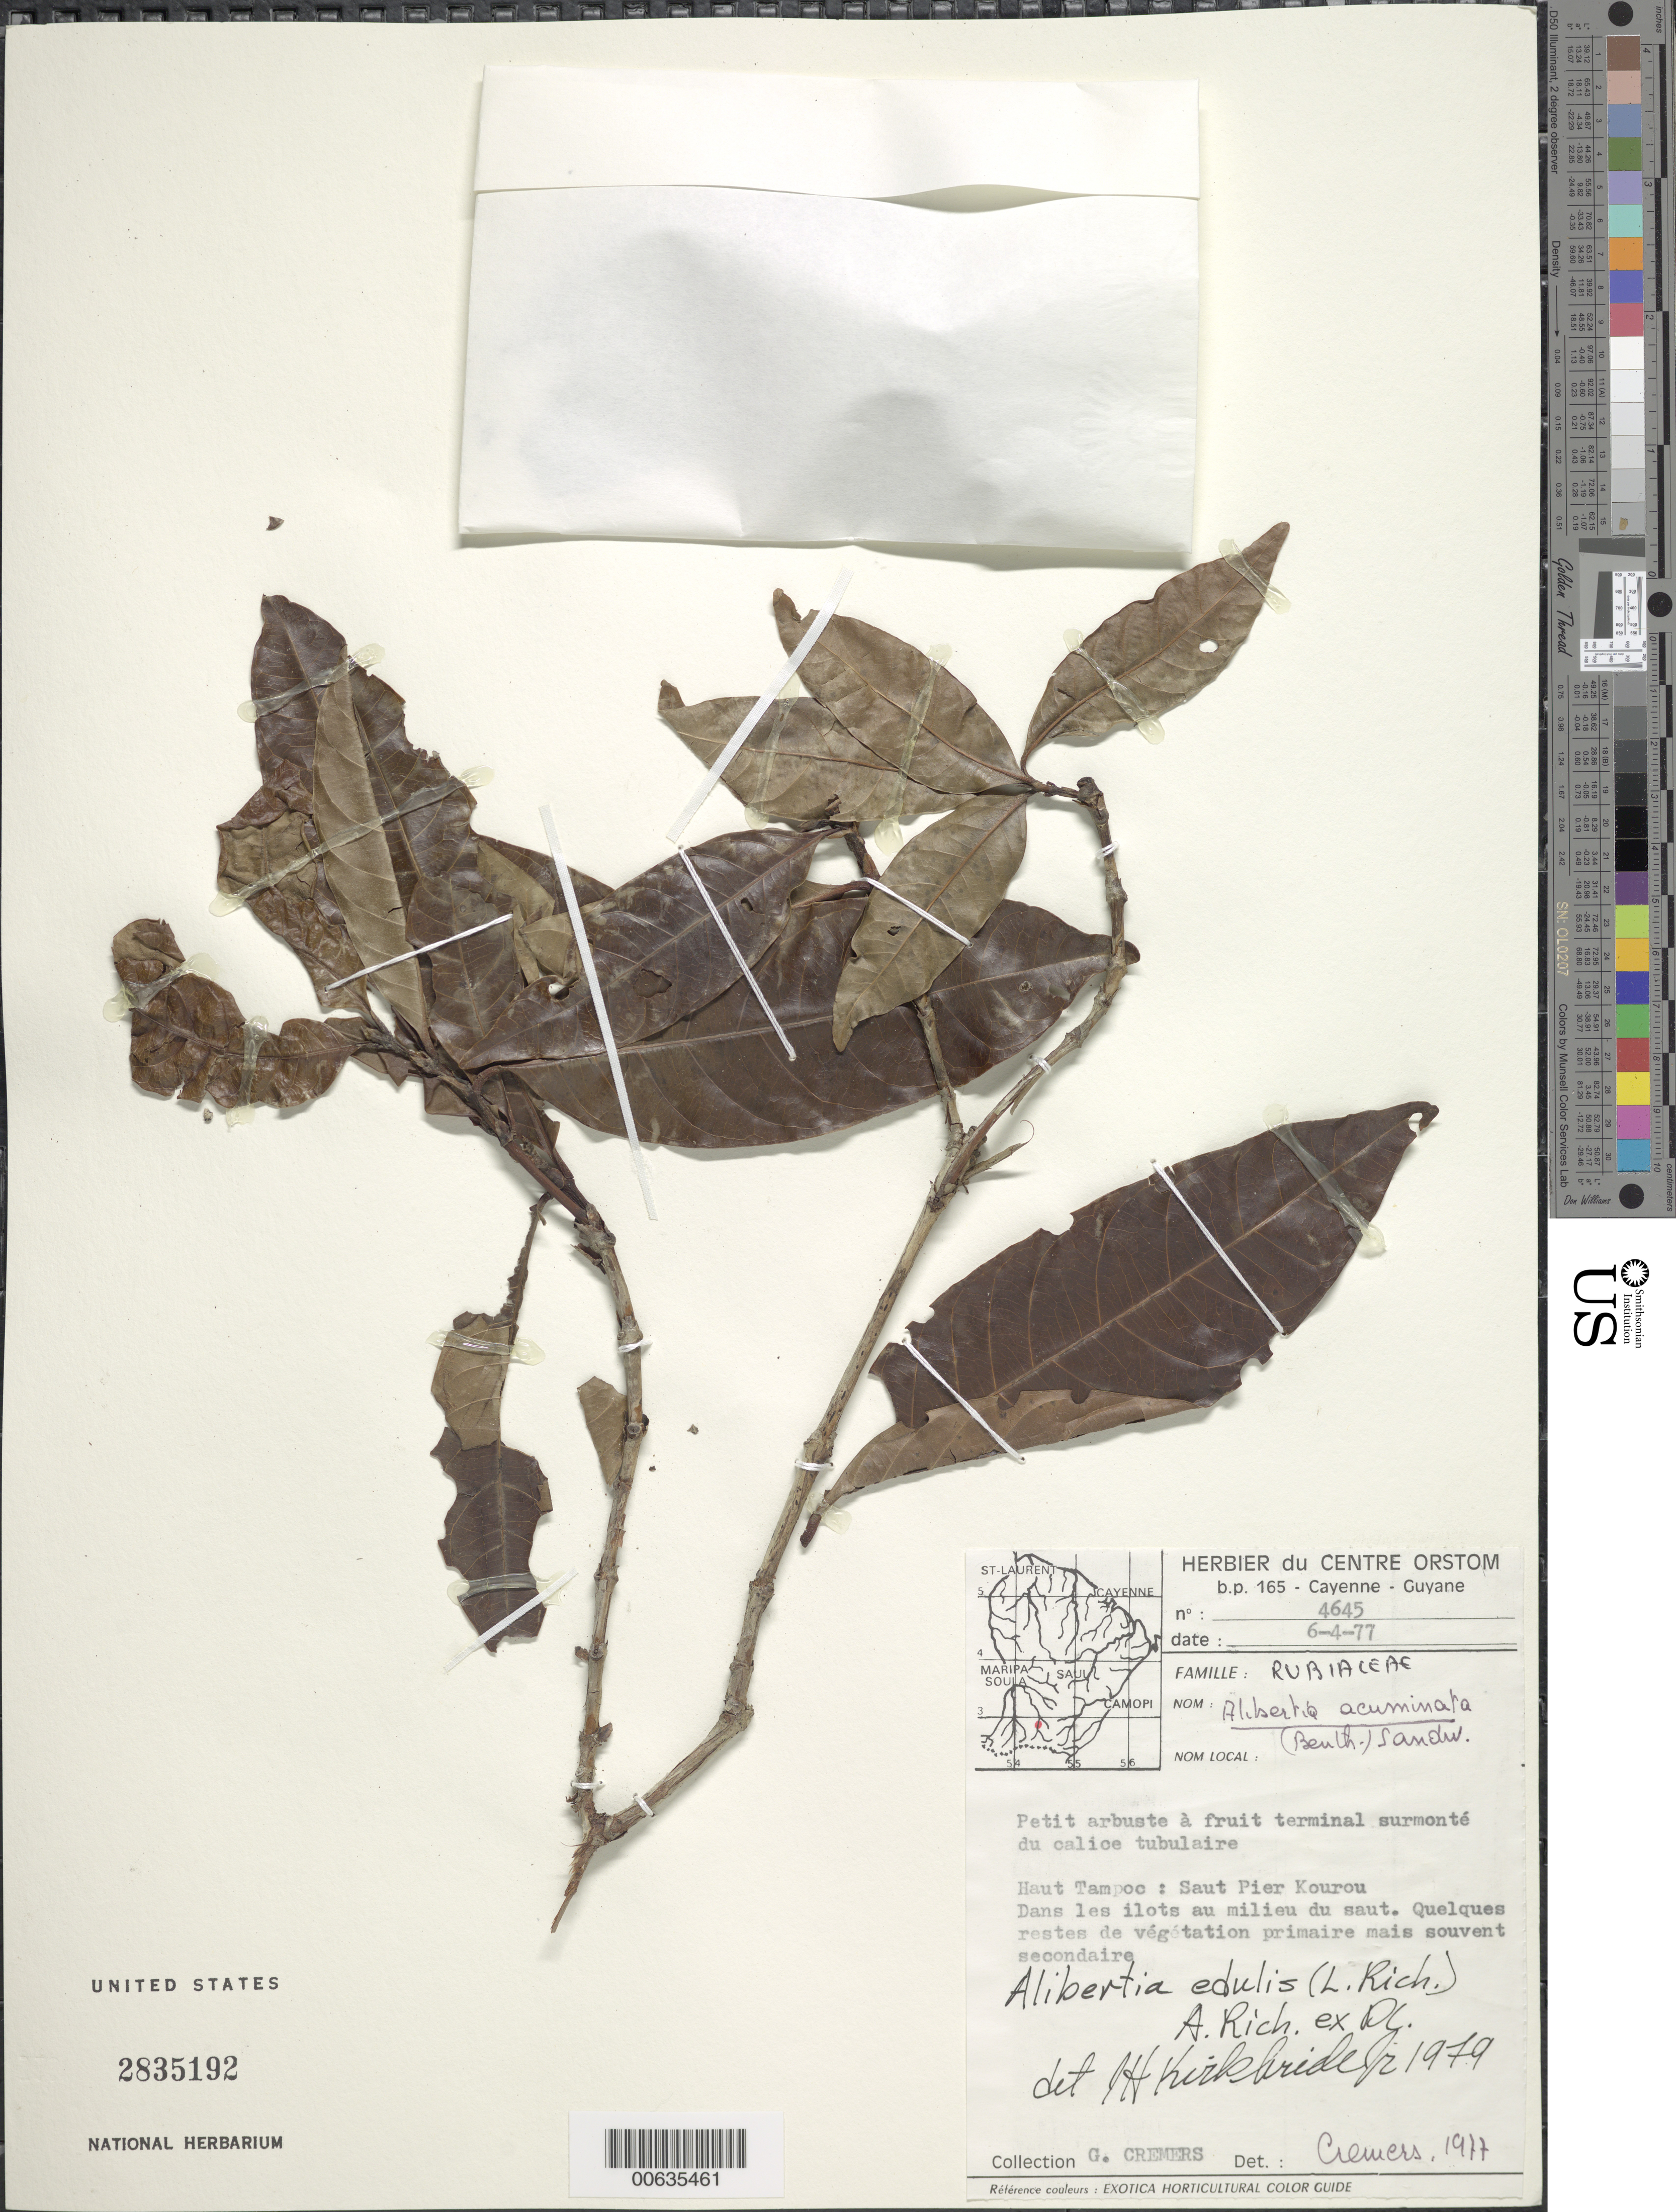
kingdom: Plantae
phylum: Tracheophyta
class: Magnoliopsida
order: Gentianales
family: Rubiaceae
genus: Alibertia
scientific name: Alibertia edulis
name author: (Rich.) A. Rich. ex DC.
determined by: Kirkbride, J. H.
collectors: G. Cremers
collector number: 4645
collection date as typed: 6-Apr-77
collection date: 1977-04-06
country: French Guiana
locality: Haut Tampoc, Saut Pier Kourou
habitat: Islands in stream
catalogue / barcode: US 2835192